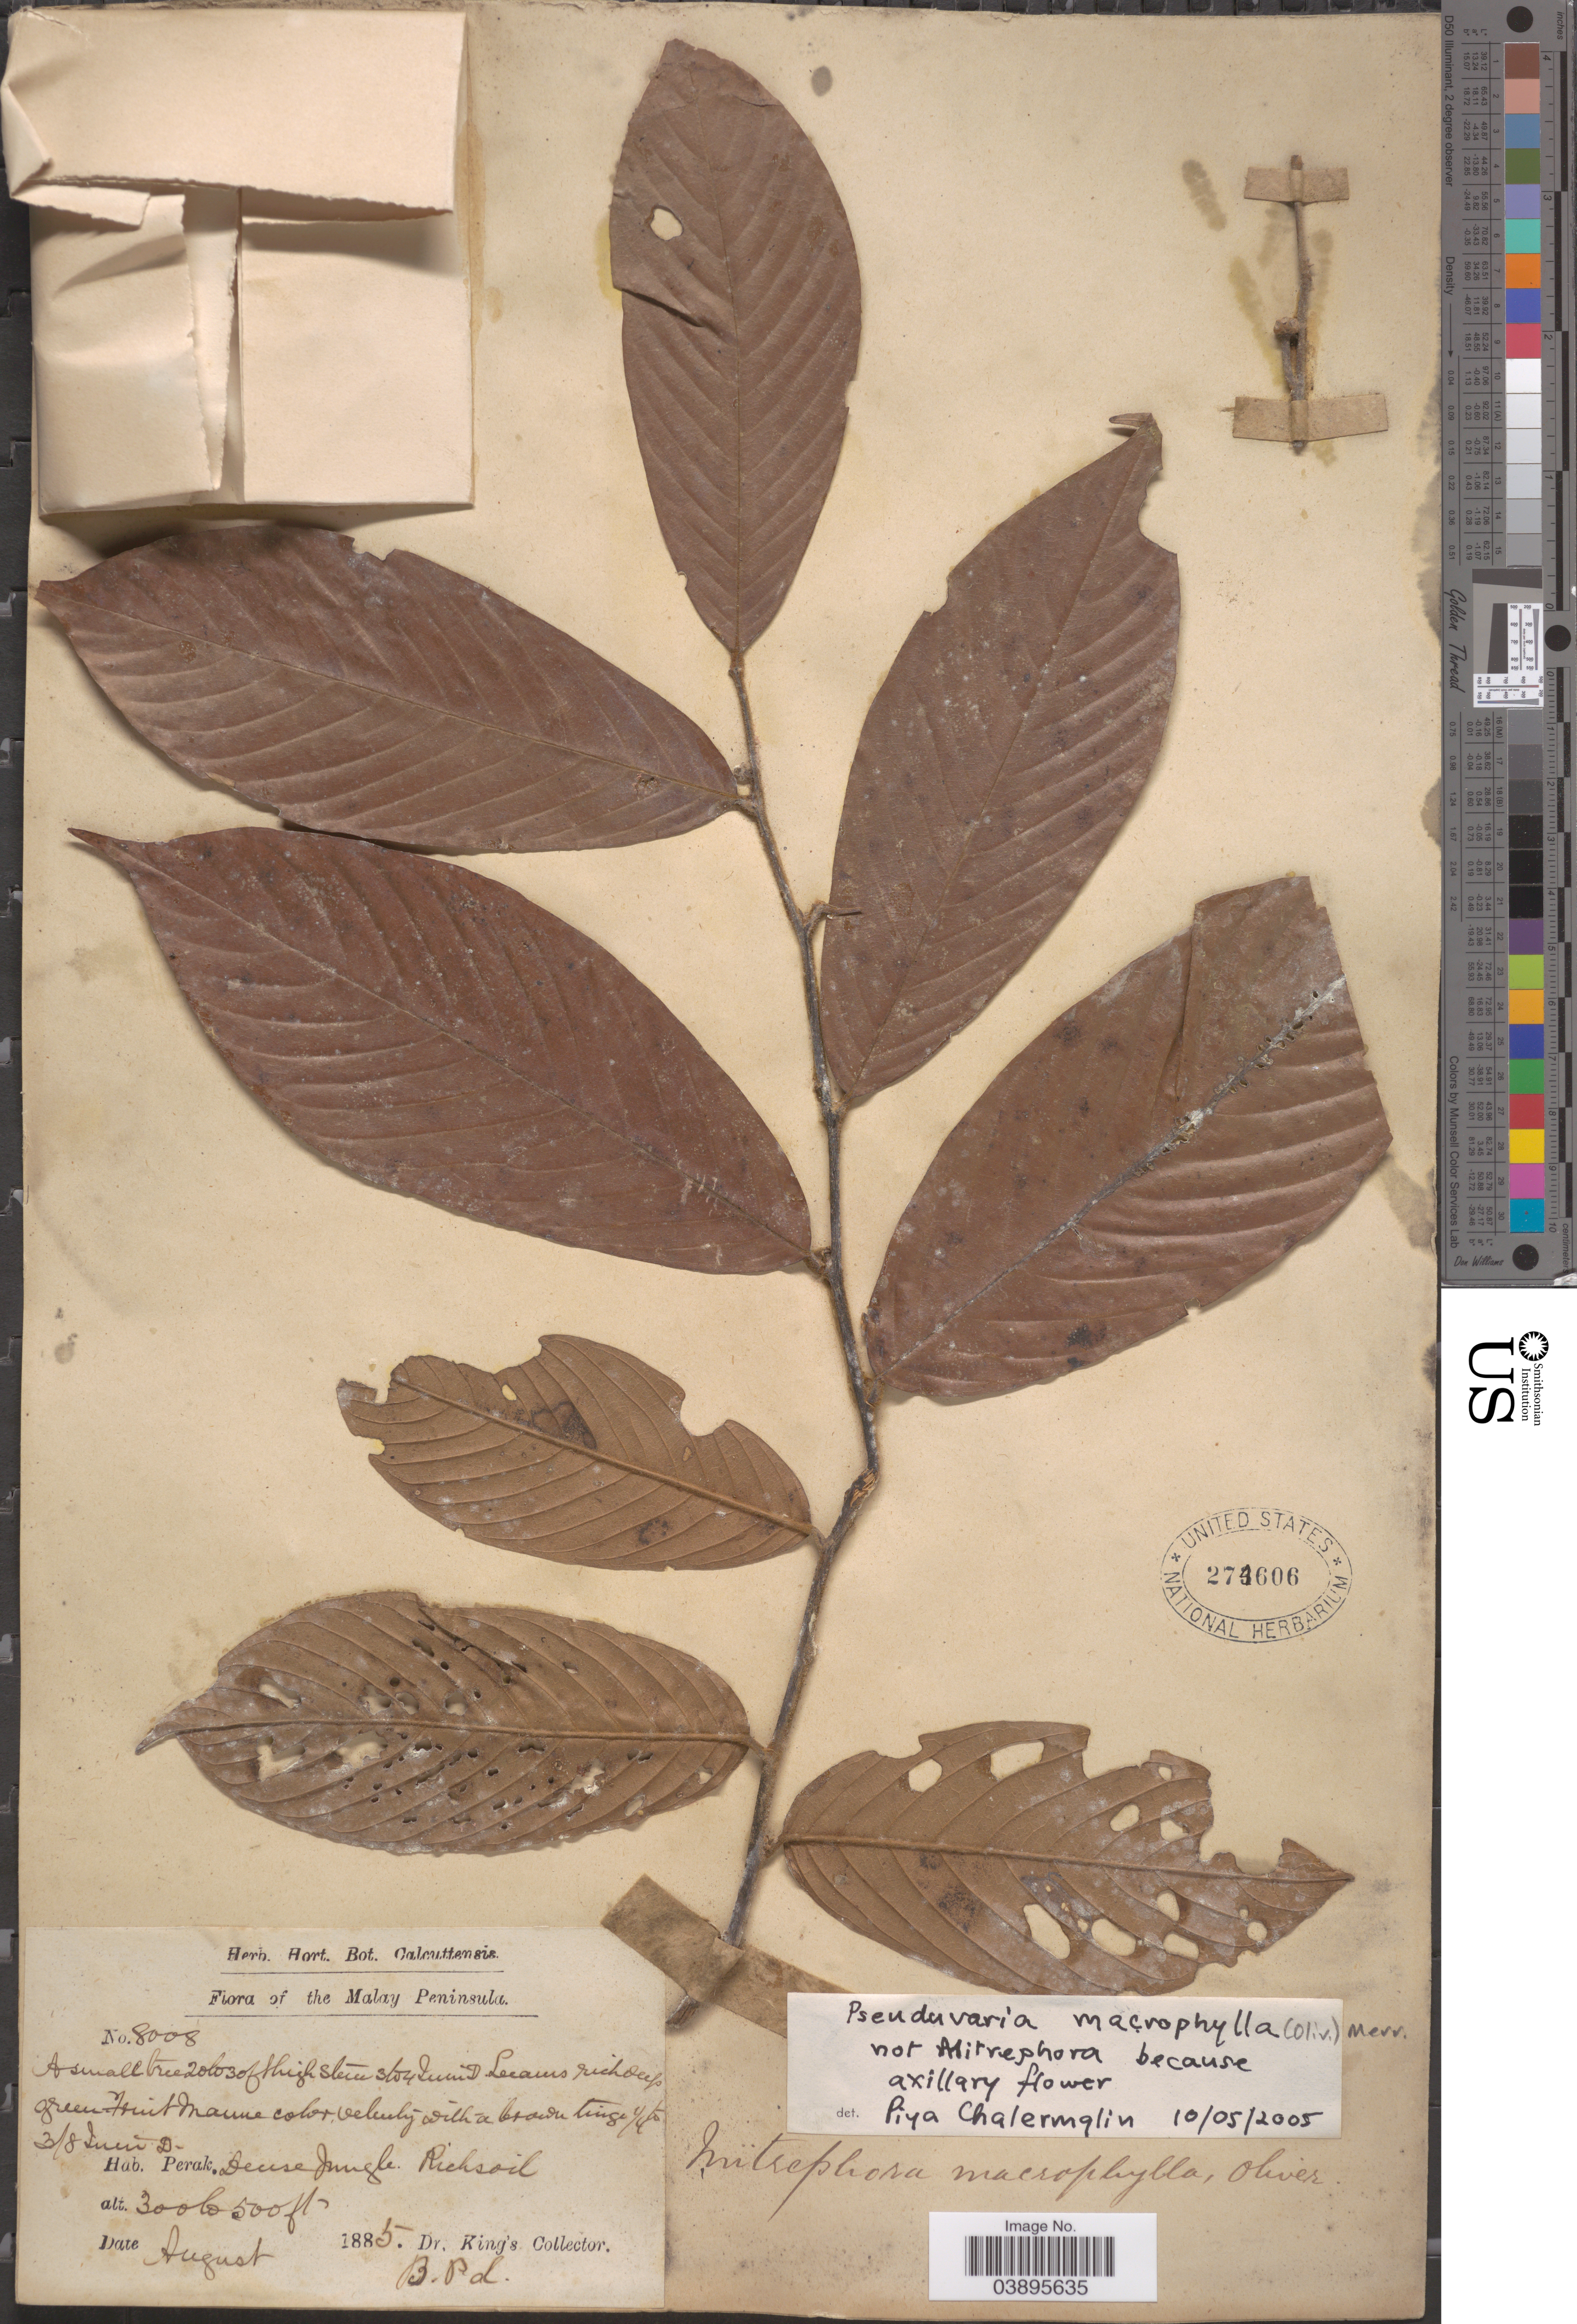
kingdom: Plantae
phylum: Tracheophyta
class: Magnoliopsida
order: Magnoliales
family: Annonaceae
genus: Pseuduvaria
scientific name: Pseuduvaria macrophylla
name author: (Oliv.) Merr.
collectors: Dr. King's collector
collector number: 8008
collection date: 1885-08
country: Malaysia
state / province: Perak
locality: The Malay Peninsula.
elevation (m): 91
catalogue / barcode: US 274606